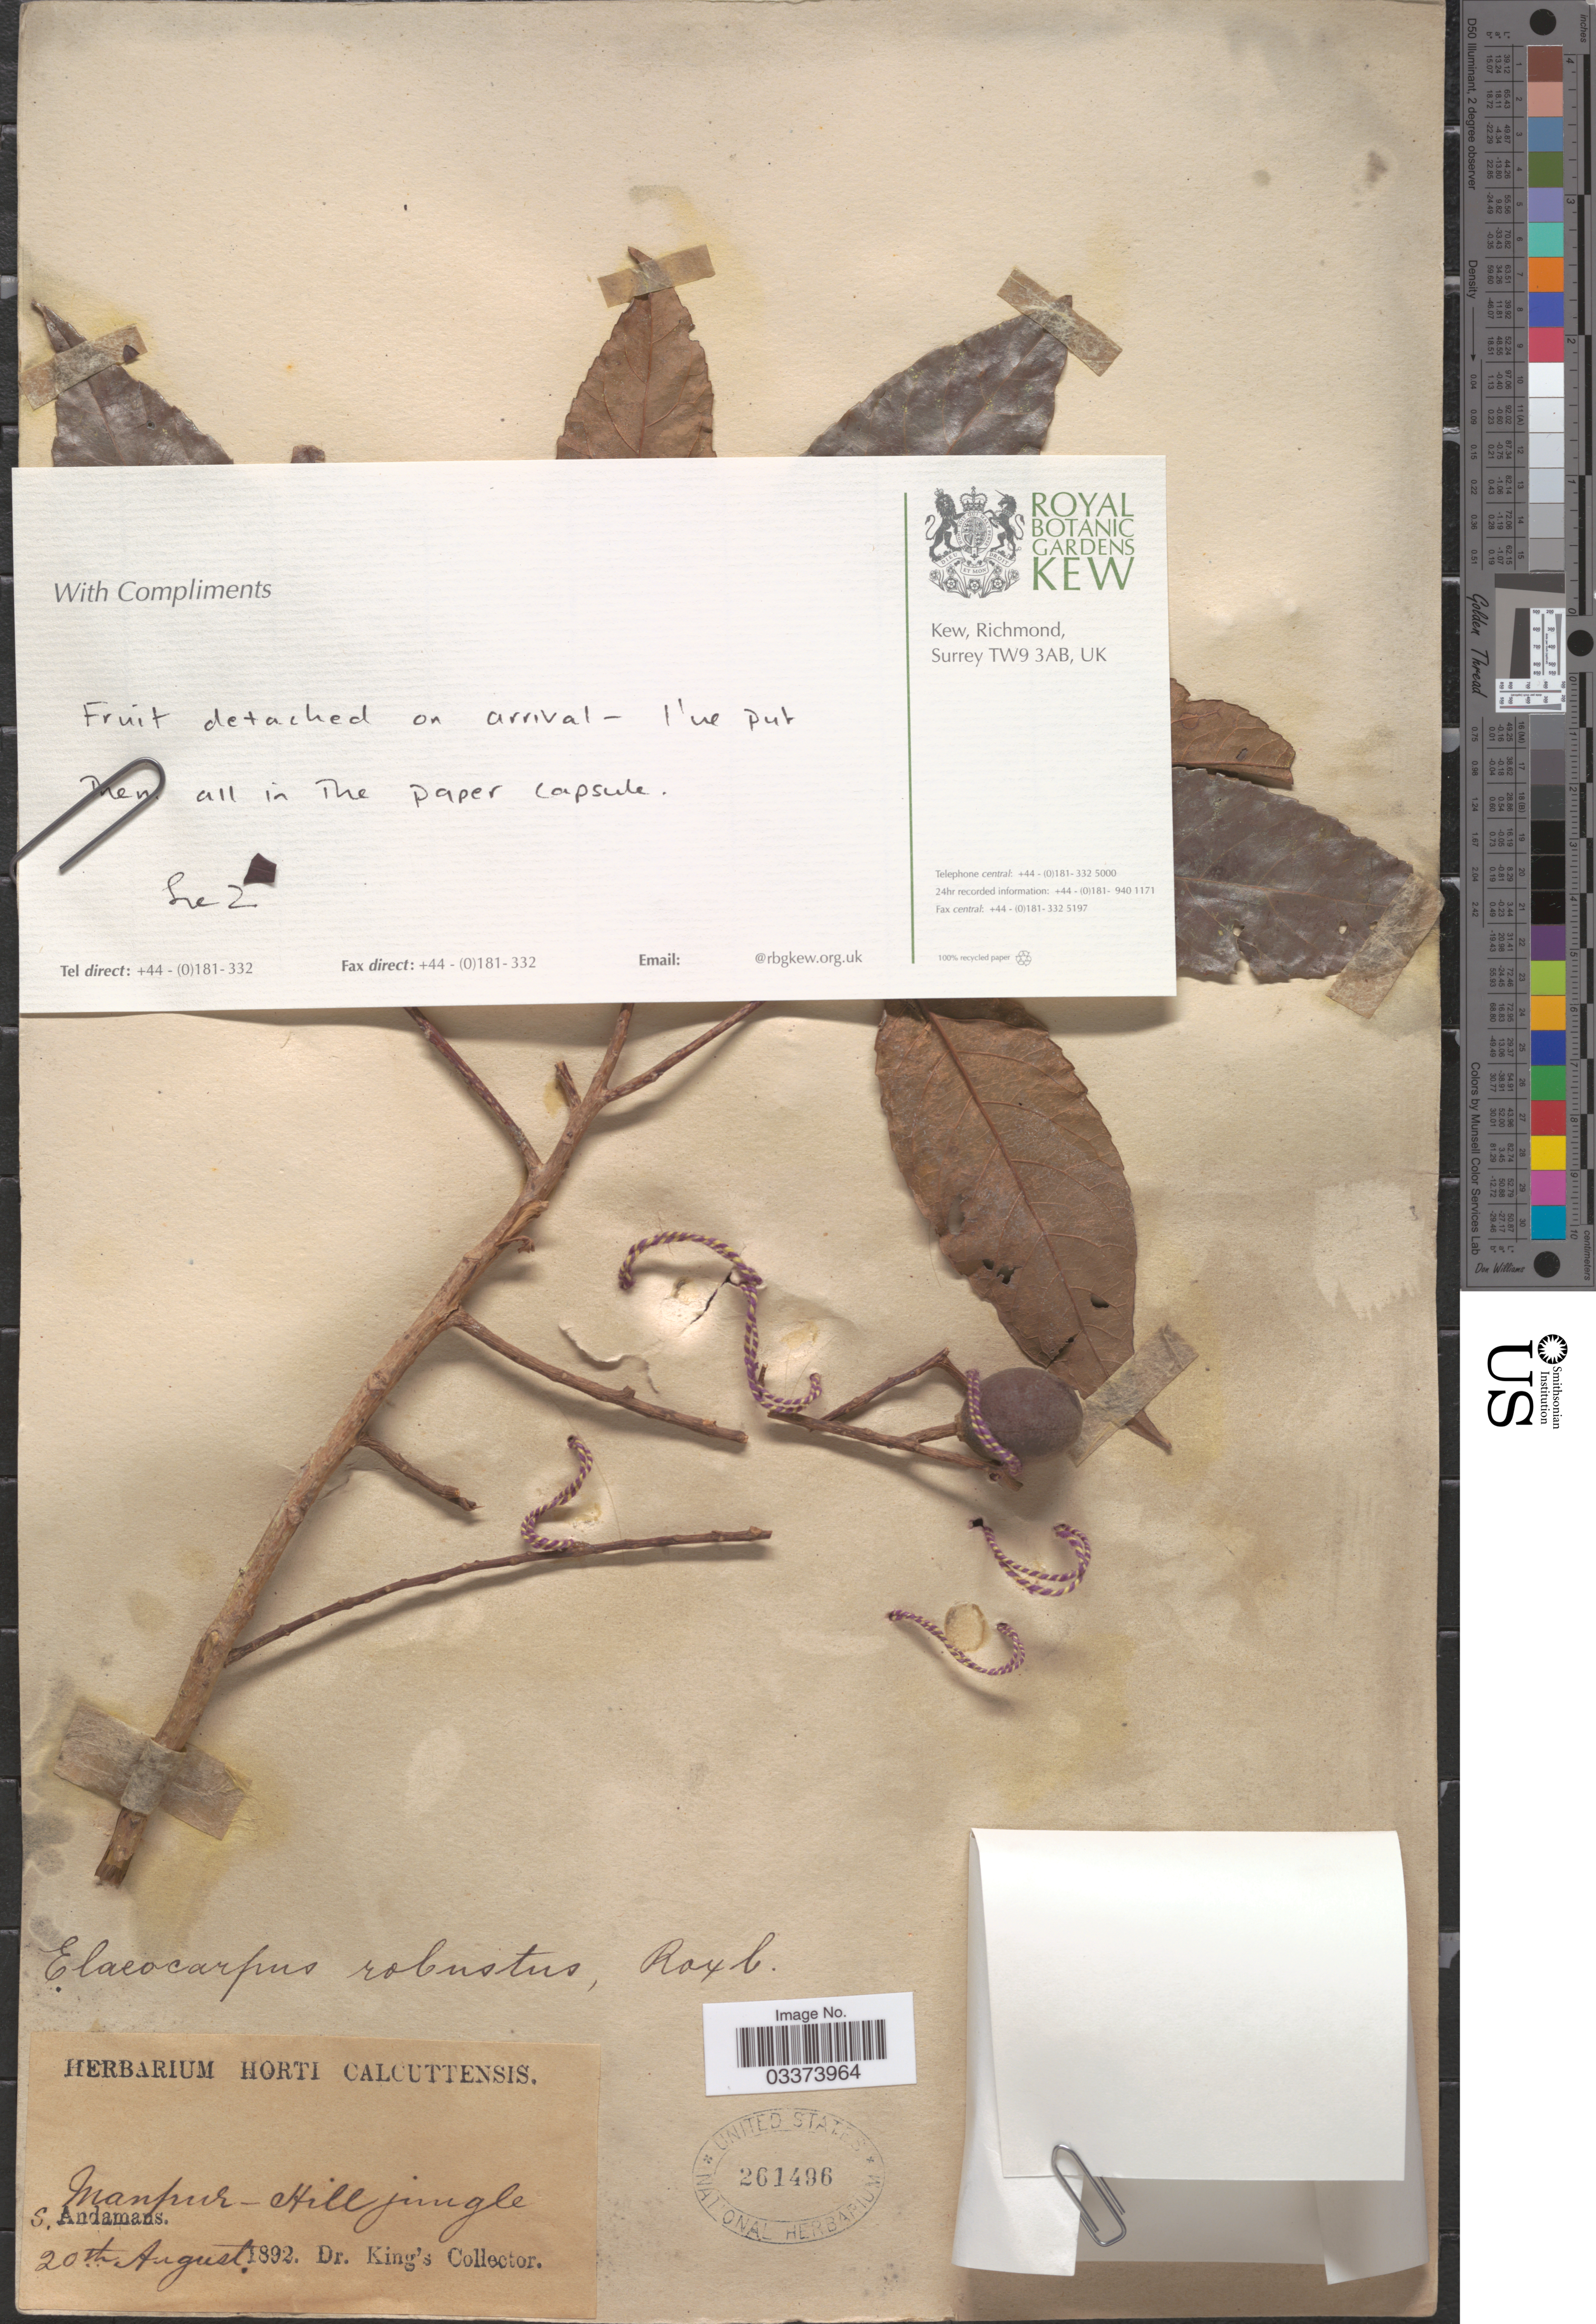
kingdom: Plantae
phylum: Tracheophyta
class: Magnoliopsida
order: Oxalidales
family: Elaeocarpaceae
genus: Elaeocarpus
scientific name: Elaeocarpus robustus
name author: Roxb.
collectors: Dr. King's collector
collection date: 1892-08-20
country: India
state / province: Andaman and Nicobar Islands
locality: Manpur - Hill jungle. S. Andamans.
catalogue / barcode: US 261496